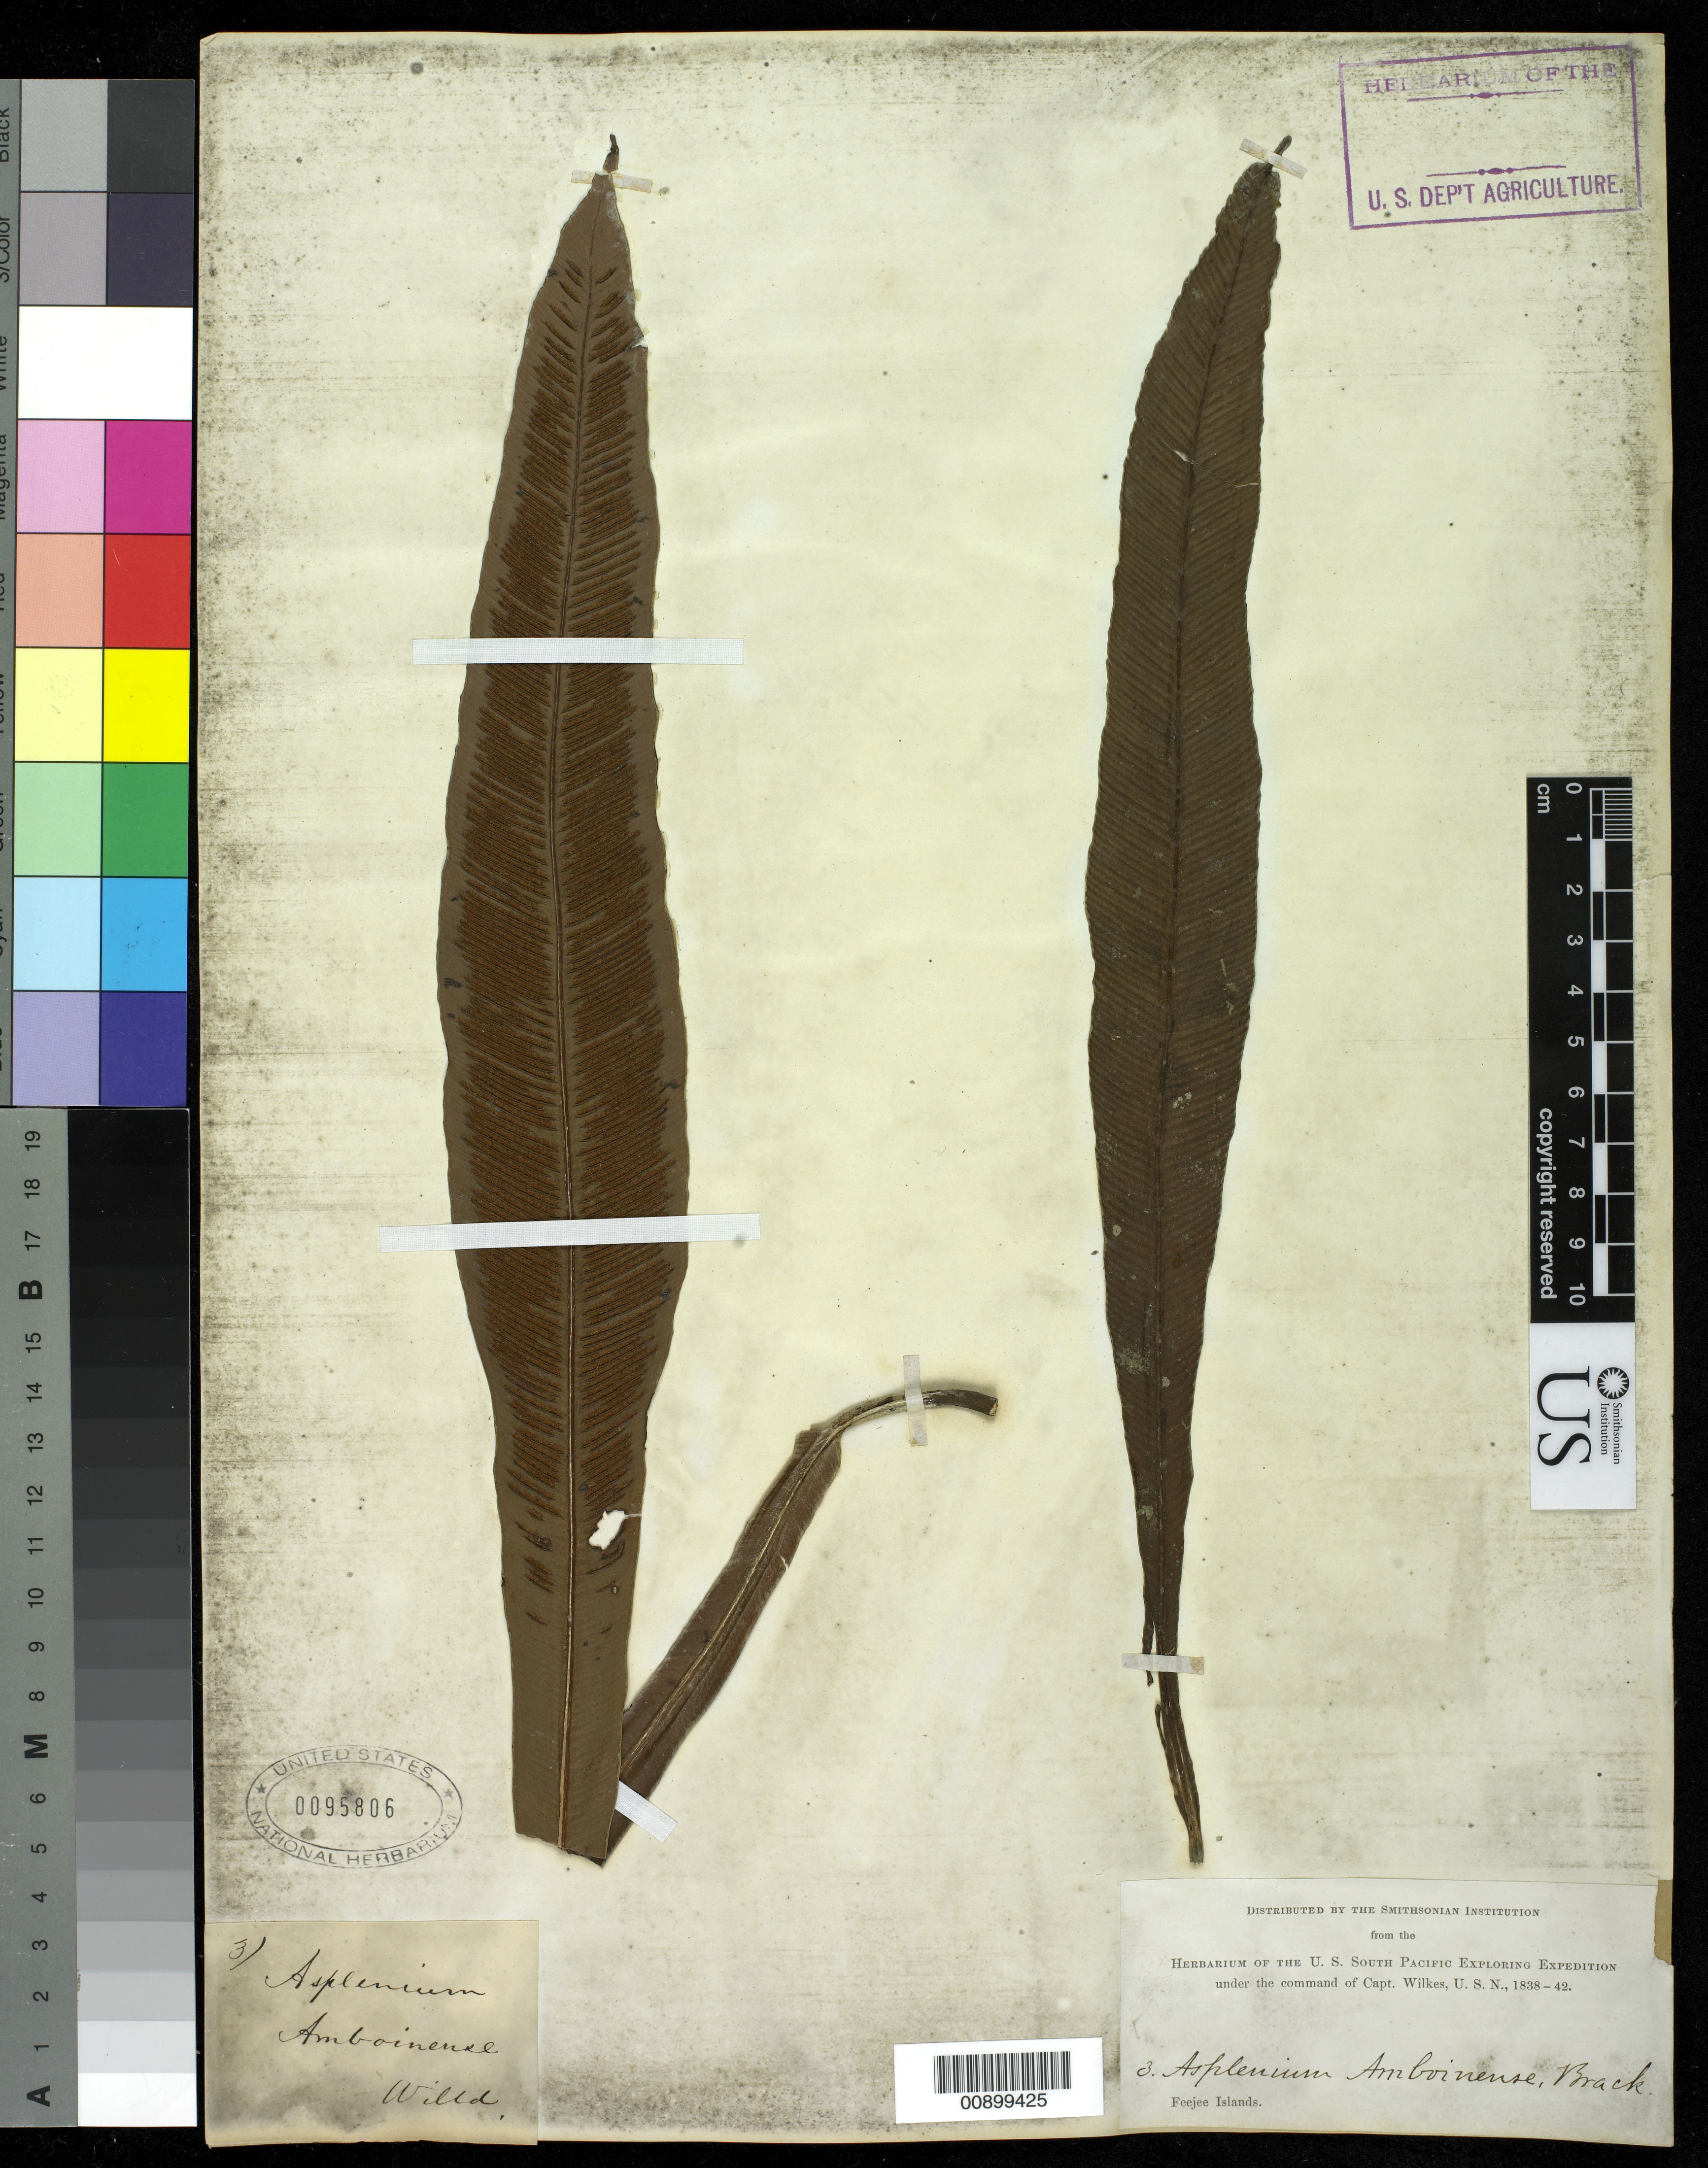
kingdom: Plantae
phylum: Tracheophyta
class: Polypodiopsida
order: Polypodiales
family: Aspleniaceae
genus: Asplenium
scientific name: Asplenium amboinense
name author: Willd.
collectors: Wilkes Explor. Exped.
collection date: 1838/1842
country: Fiji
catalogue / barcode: US 95806